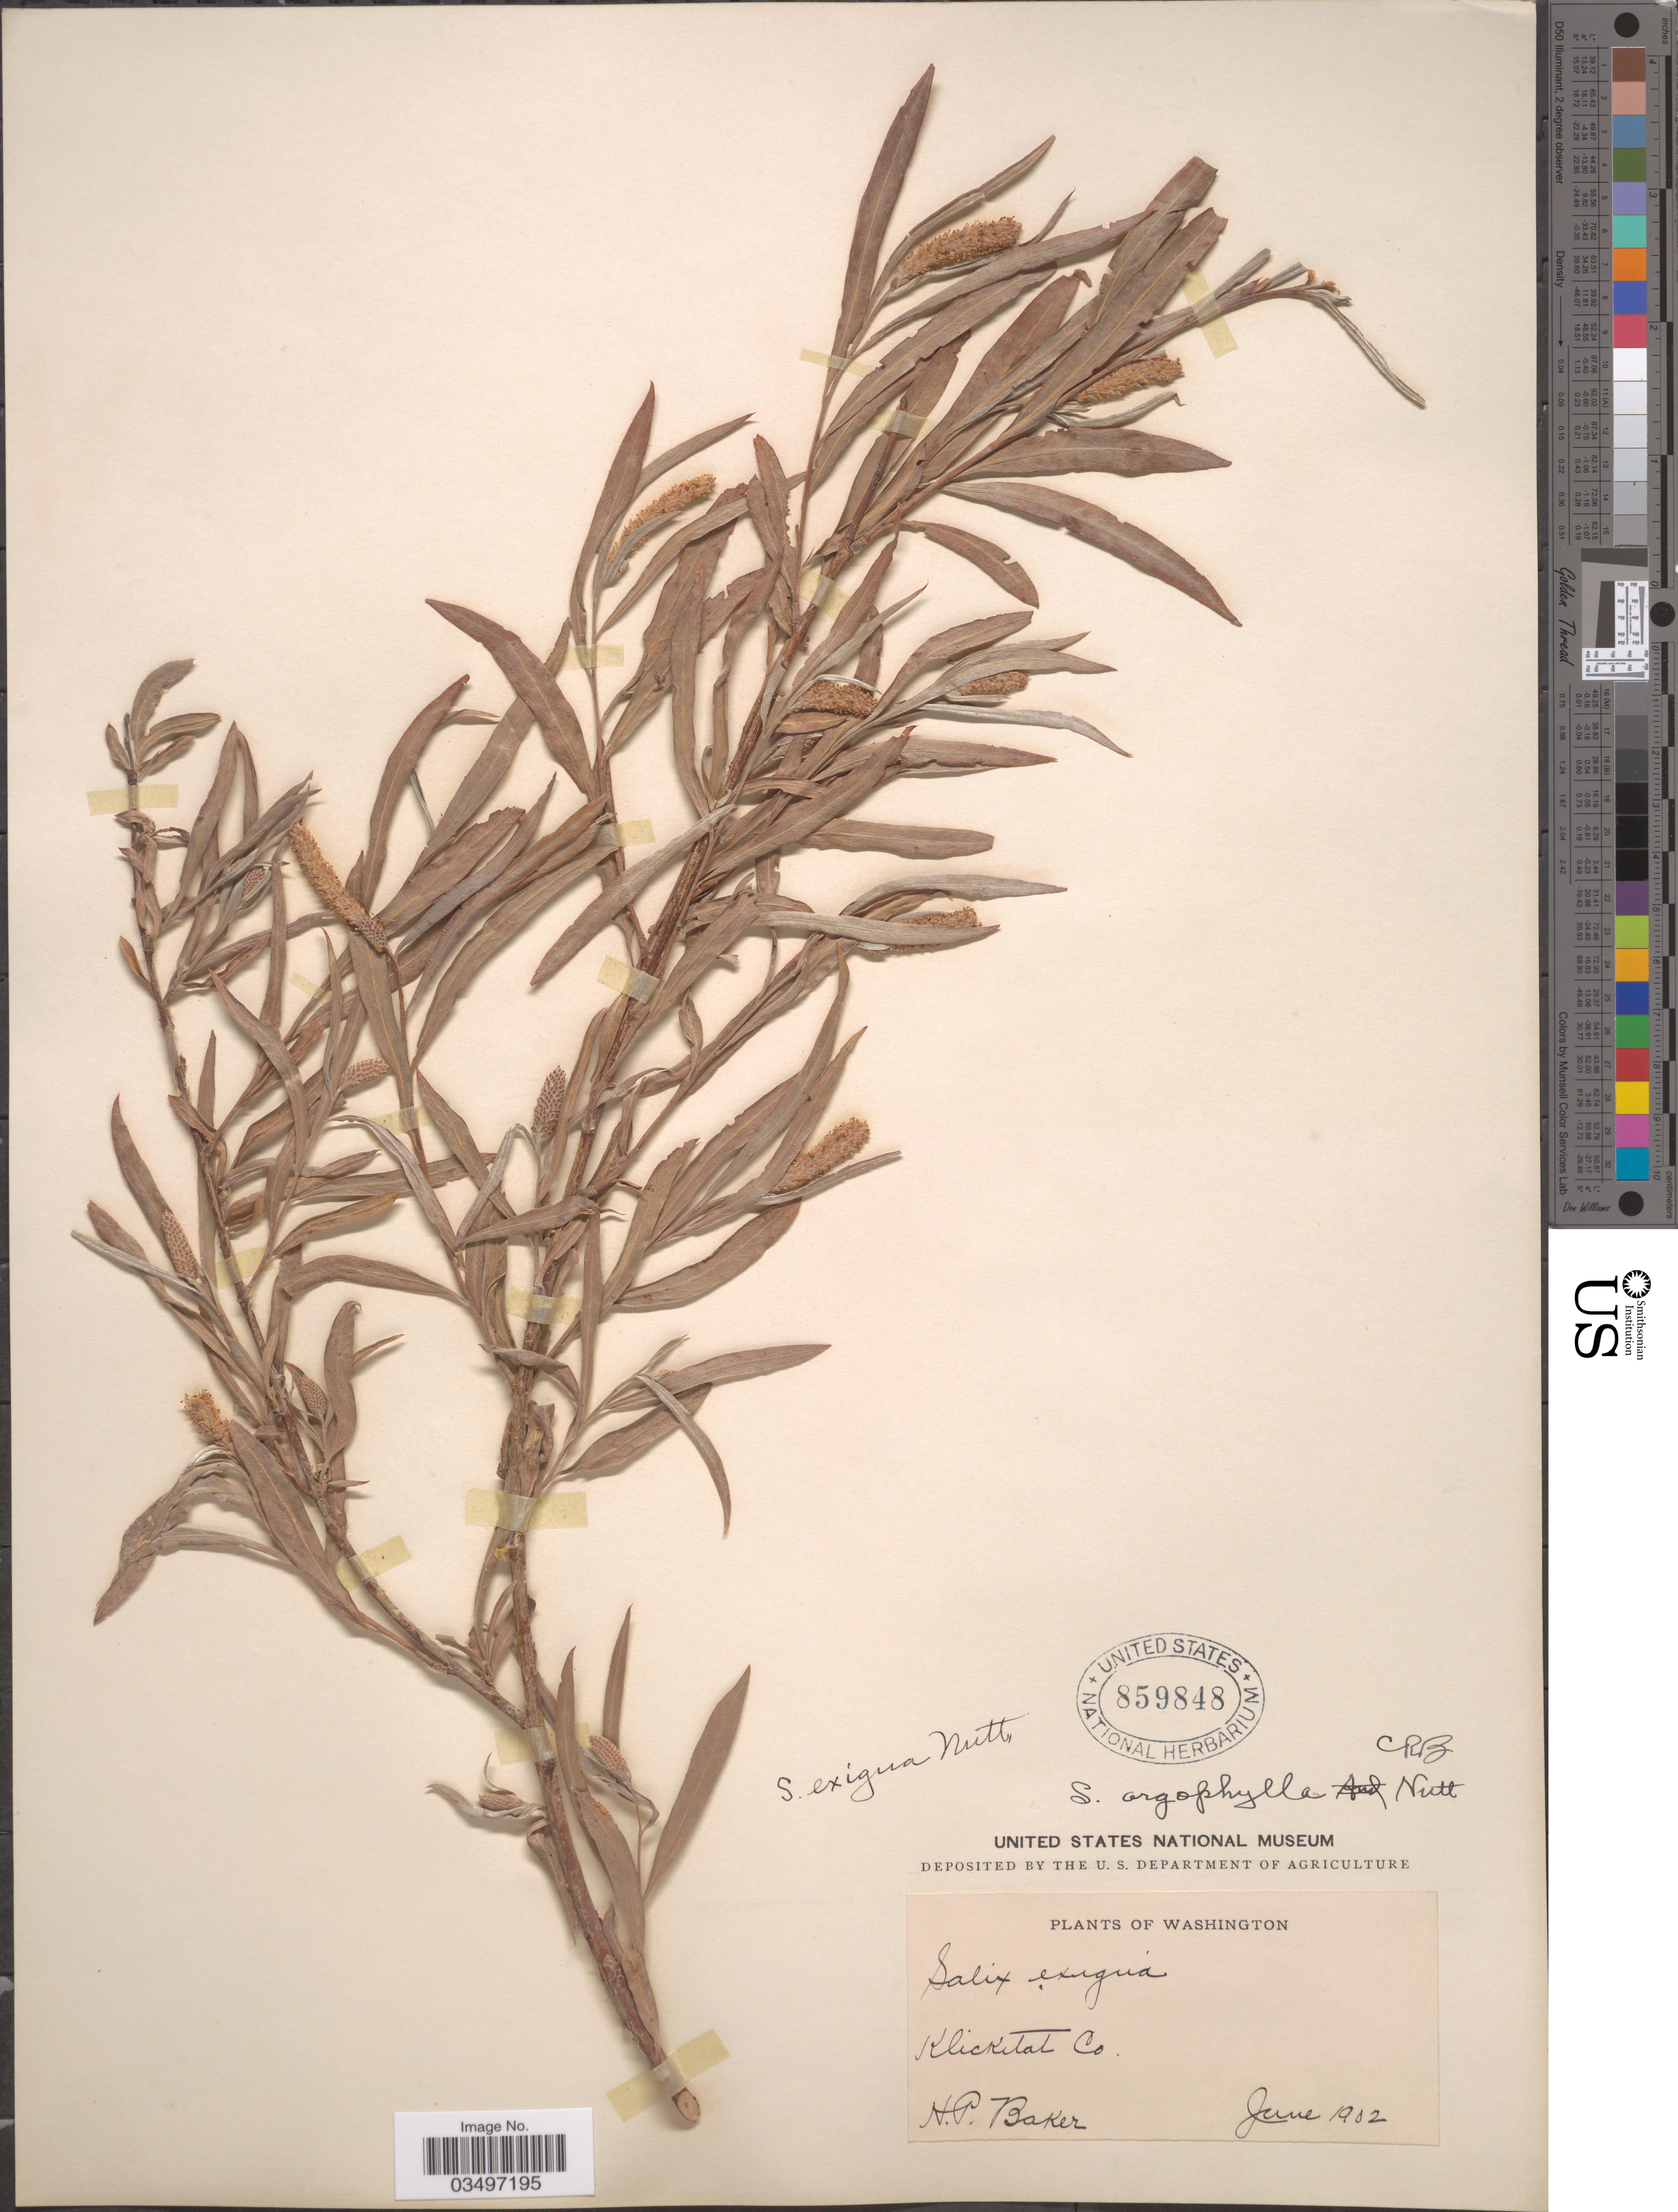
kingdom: Plantae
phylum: Tracheophyta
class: Magnoliopsida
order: Malpighiales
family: Salicaceae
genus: Salix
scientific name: Salix exigua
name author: Nutt.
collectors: H. P. Baker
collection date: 1902-06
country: United States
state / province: Washington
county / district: Klickitat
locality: Klickitat Co.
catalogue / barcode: US 859848